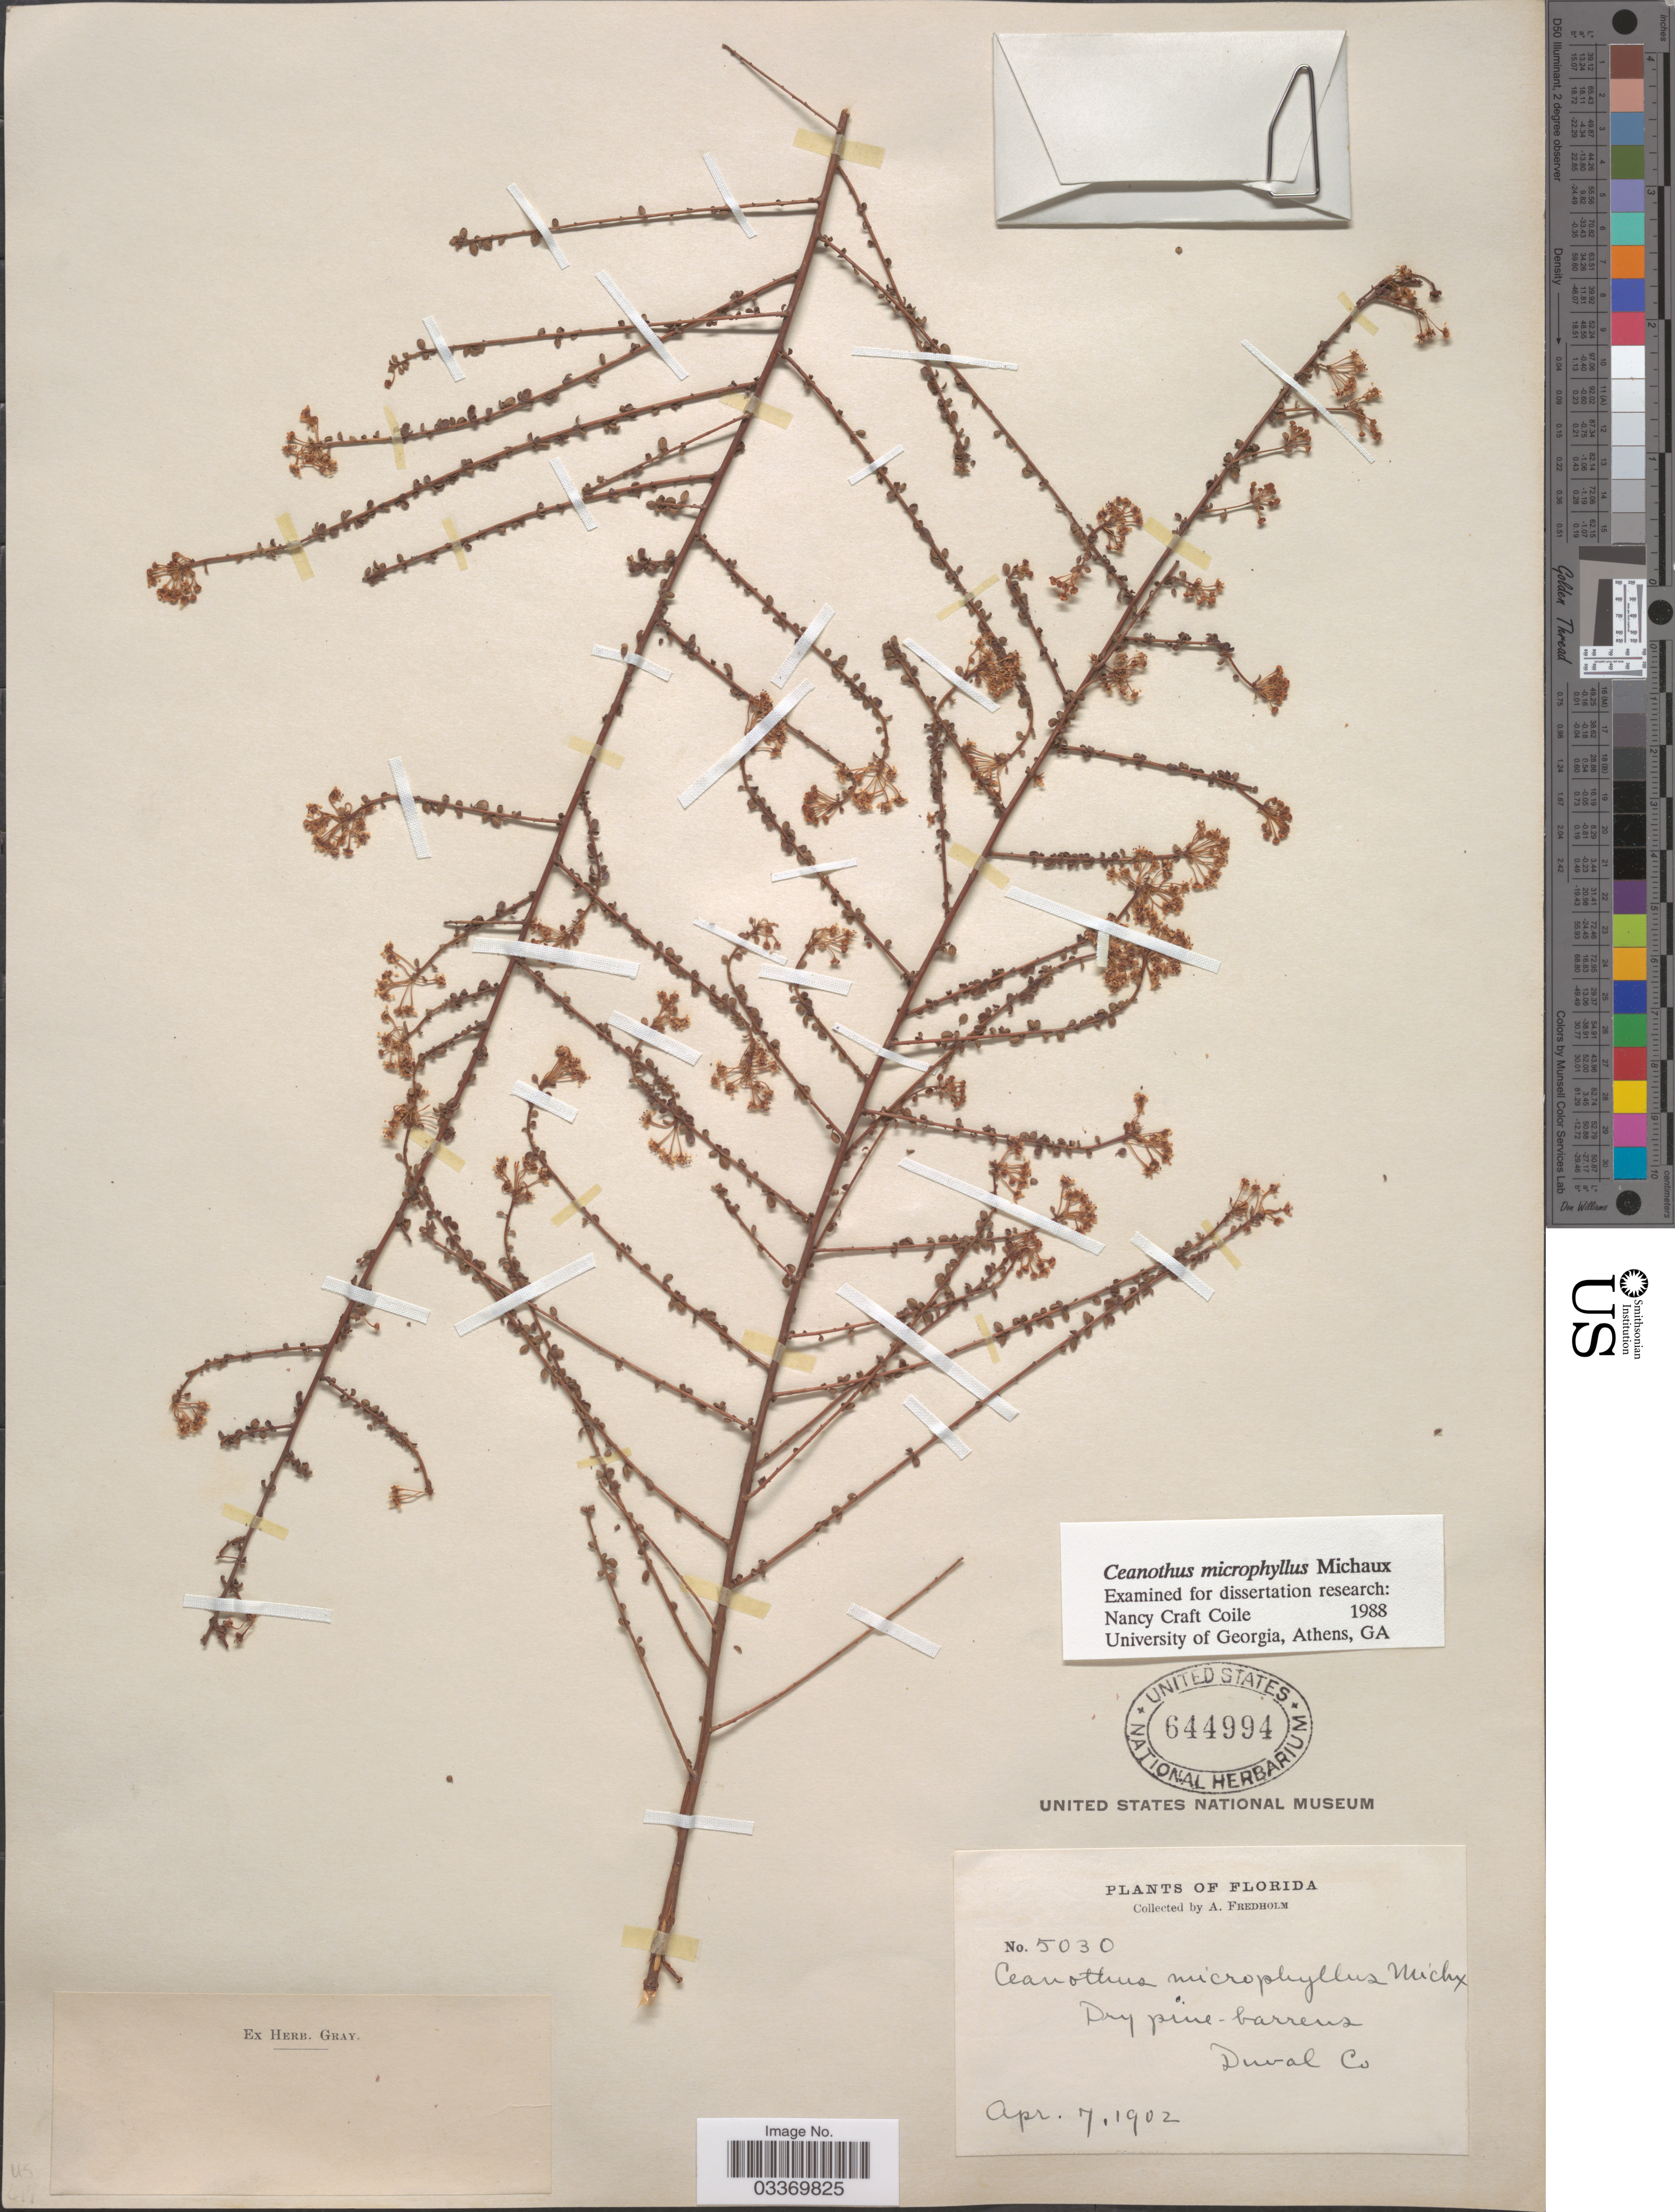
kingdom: Plantae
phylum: Tracheophyta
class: Magnoliopsida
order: Rosales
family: Rhamnaceae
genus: Ceanothus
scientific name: Ceanothus microphyllus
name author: Michx.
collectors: A. Fredholm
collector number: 5030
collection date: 1902-04-07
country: United States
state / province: Florida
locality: Duval Co.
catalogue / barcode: US 644994